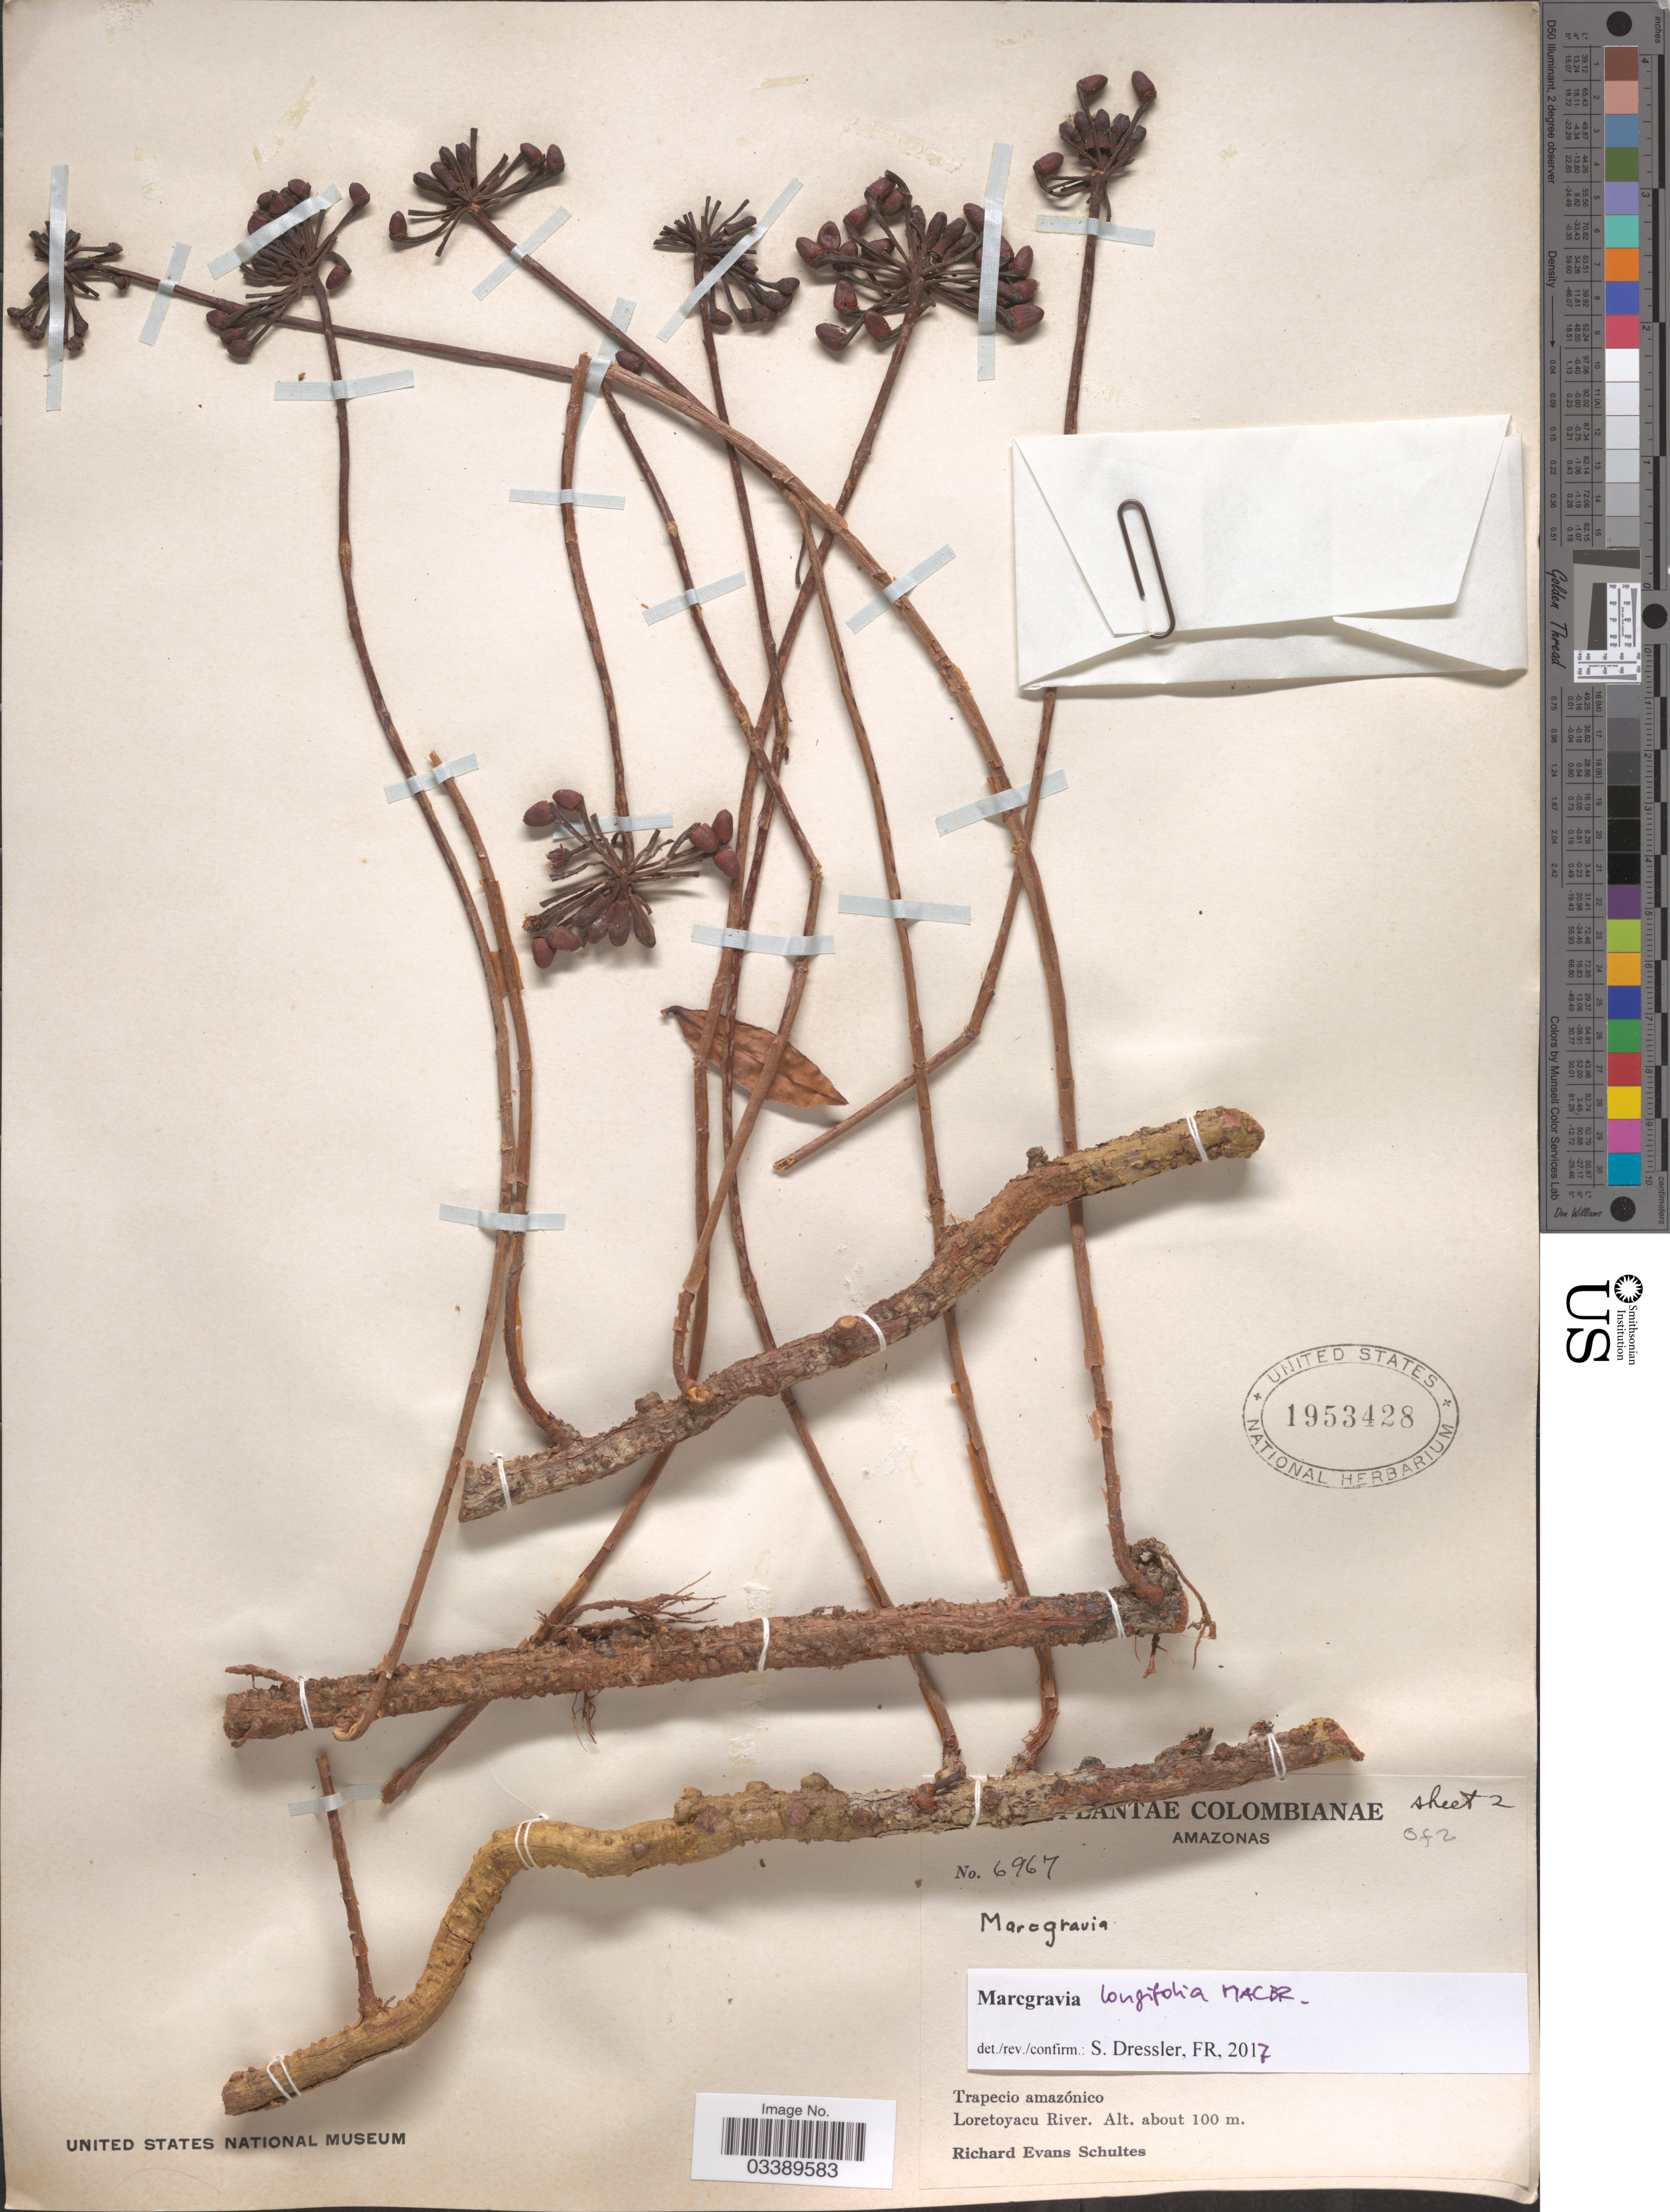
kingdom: Plantae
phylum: Tracheophyta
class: Magnoliopsida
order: Ericales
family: Marcgraviaceae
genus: Marcgravia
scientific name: Marcgravia longifolia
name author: J.F. Macbr.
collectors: R. E. Schultes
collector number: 6967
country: Colombia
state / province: Amazônas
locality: Trapecio amazónico, Loretoyacu River.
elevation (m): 100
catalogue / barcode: US 1953428